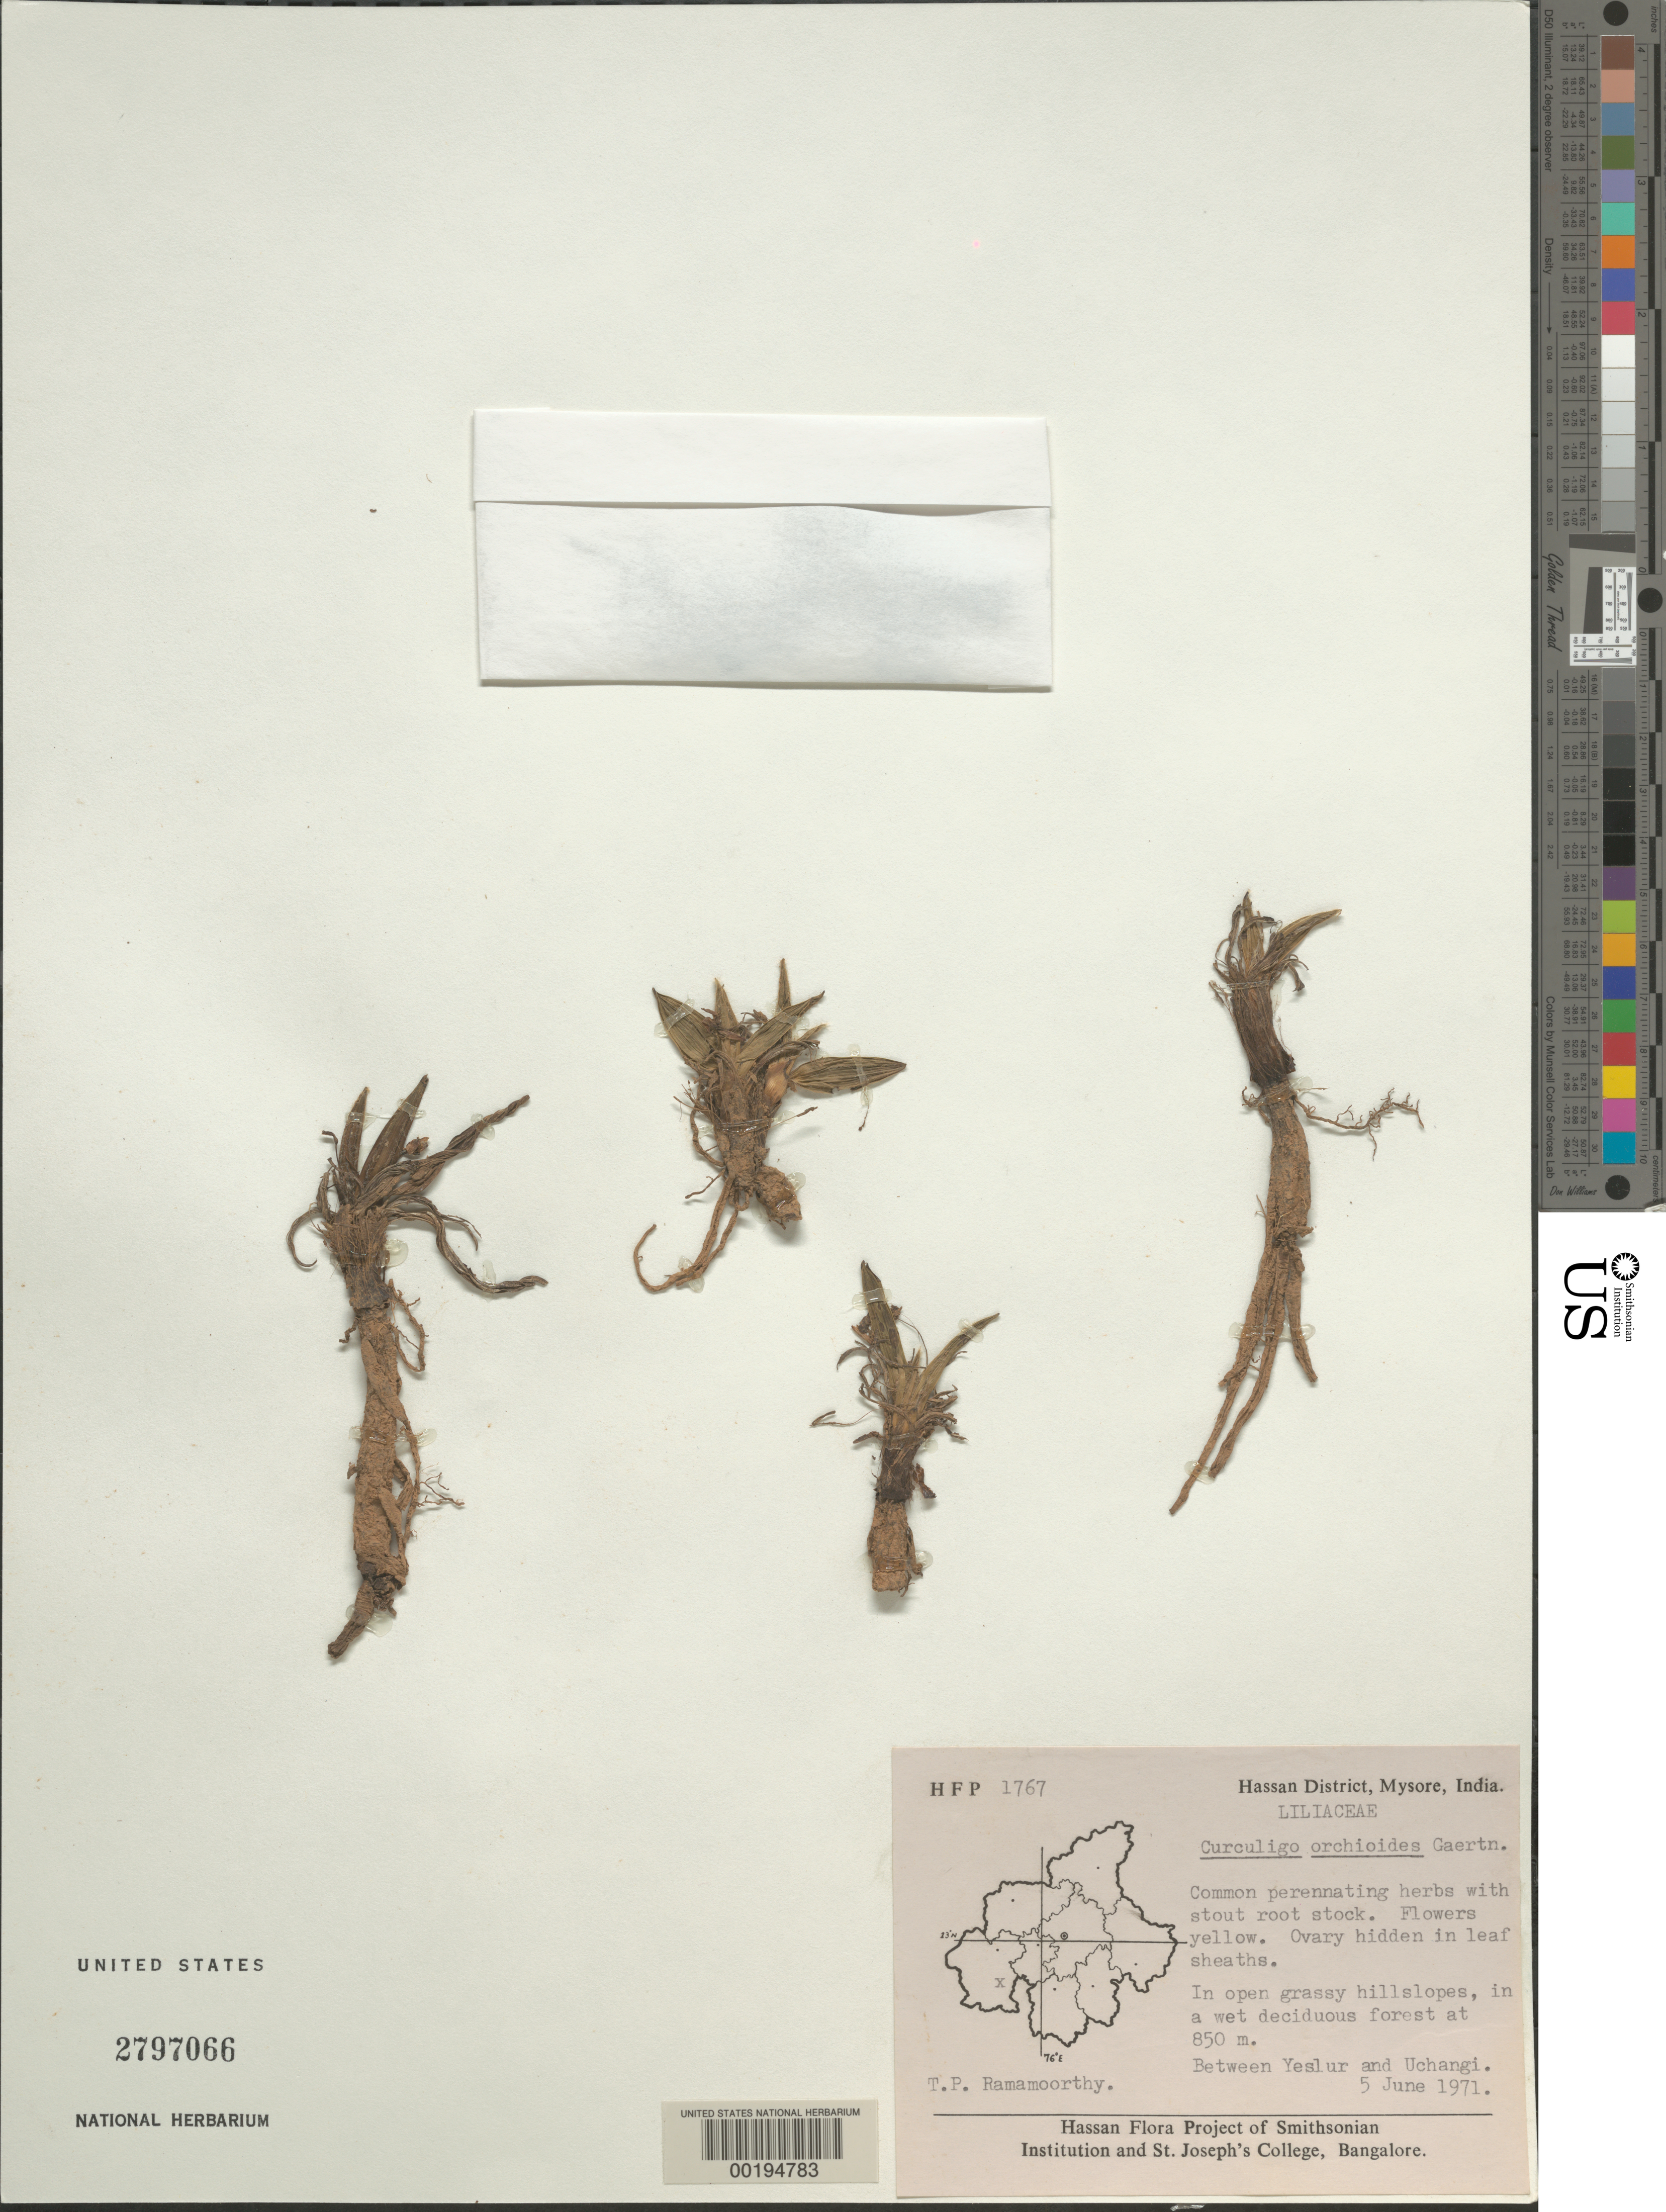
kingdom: Plantae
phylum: Tracheophyta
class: Liliopsida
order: Asparagales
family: Hypoxidaceae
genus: Curculigo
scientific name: Curculigo orchioides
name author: Gaertn.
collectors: T. P. Ramamoorthy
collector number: Hfp1767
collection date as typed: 05 Jun 1971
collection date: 1971-06-05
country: India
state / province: Karnataka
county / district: Hassan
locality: Between yeslur and uchangi, mysore state [mysore state = karnataka.]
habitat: In open grassy hillslopes, in wet deciduous forest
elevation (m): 850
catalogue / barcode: US 2797066